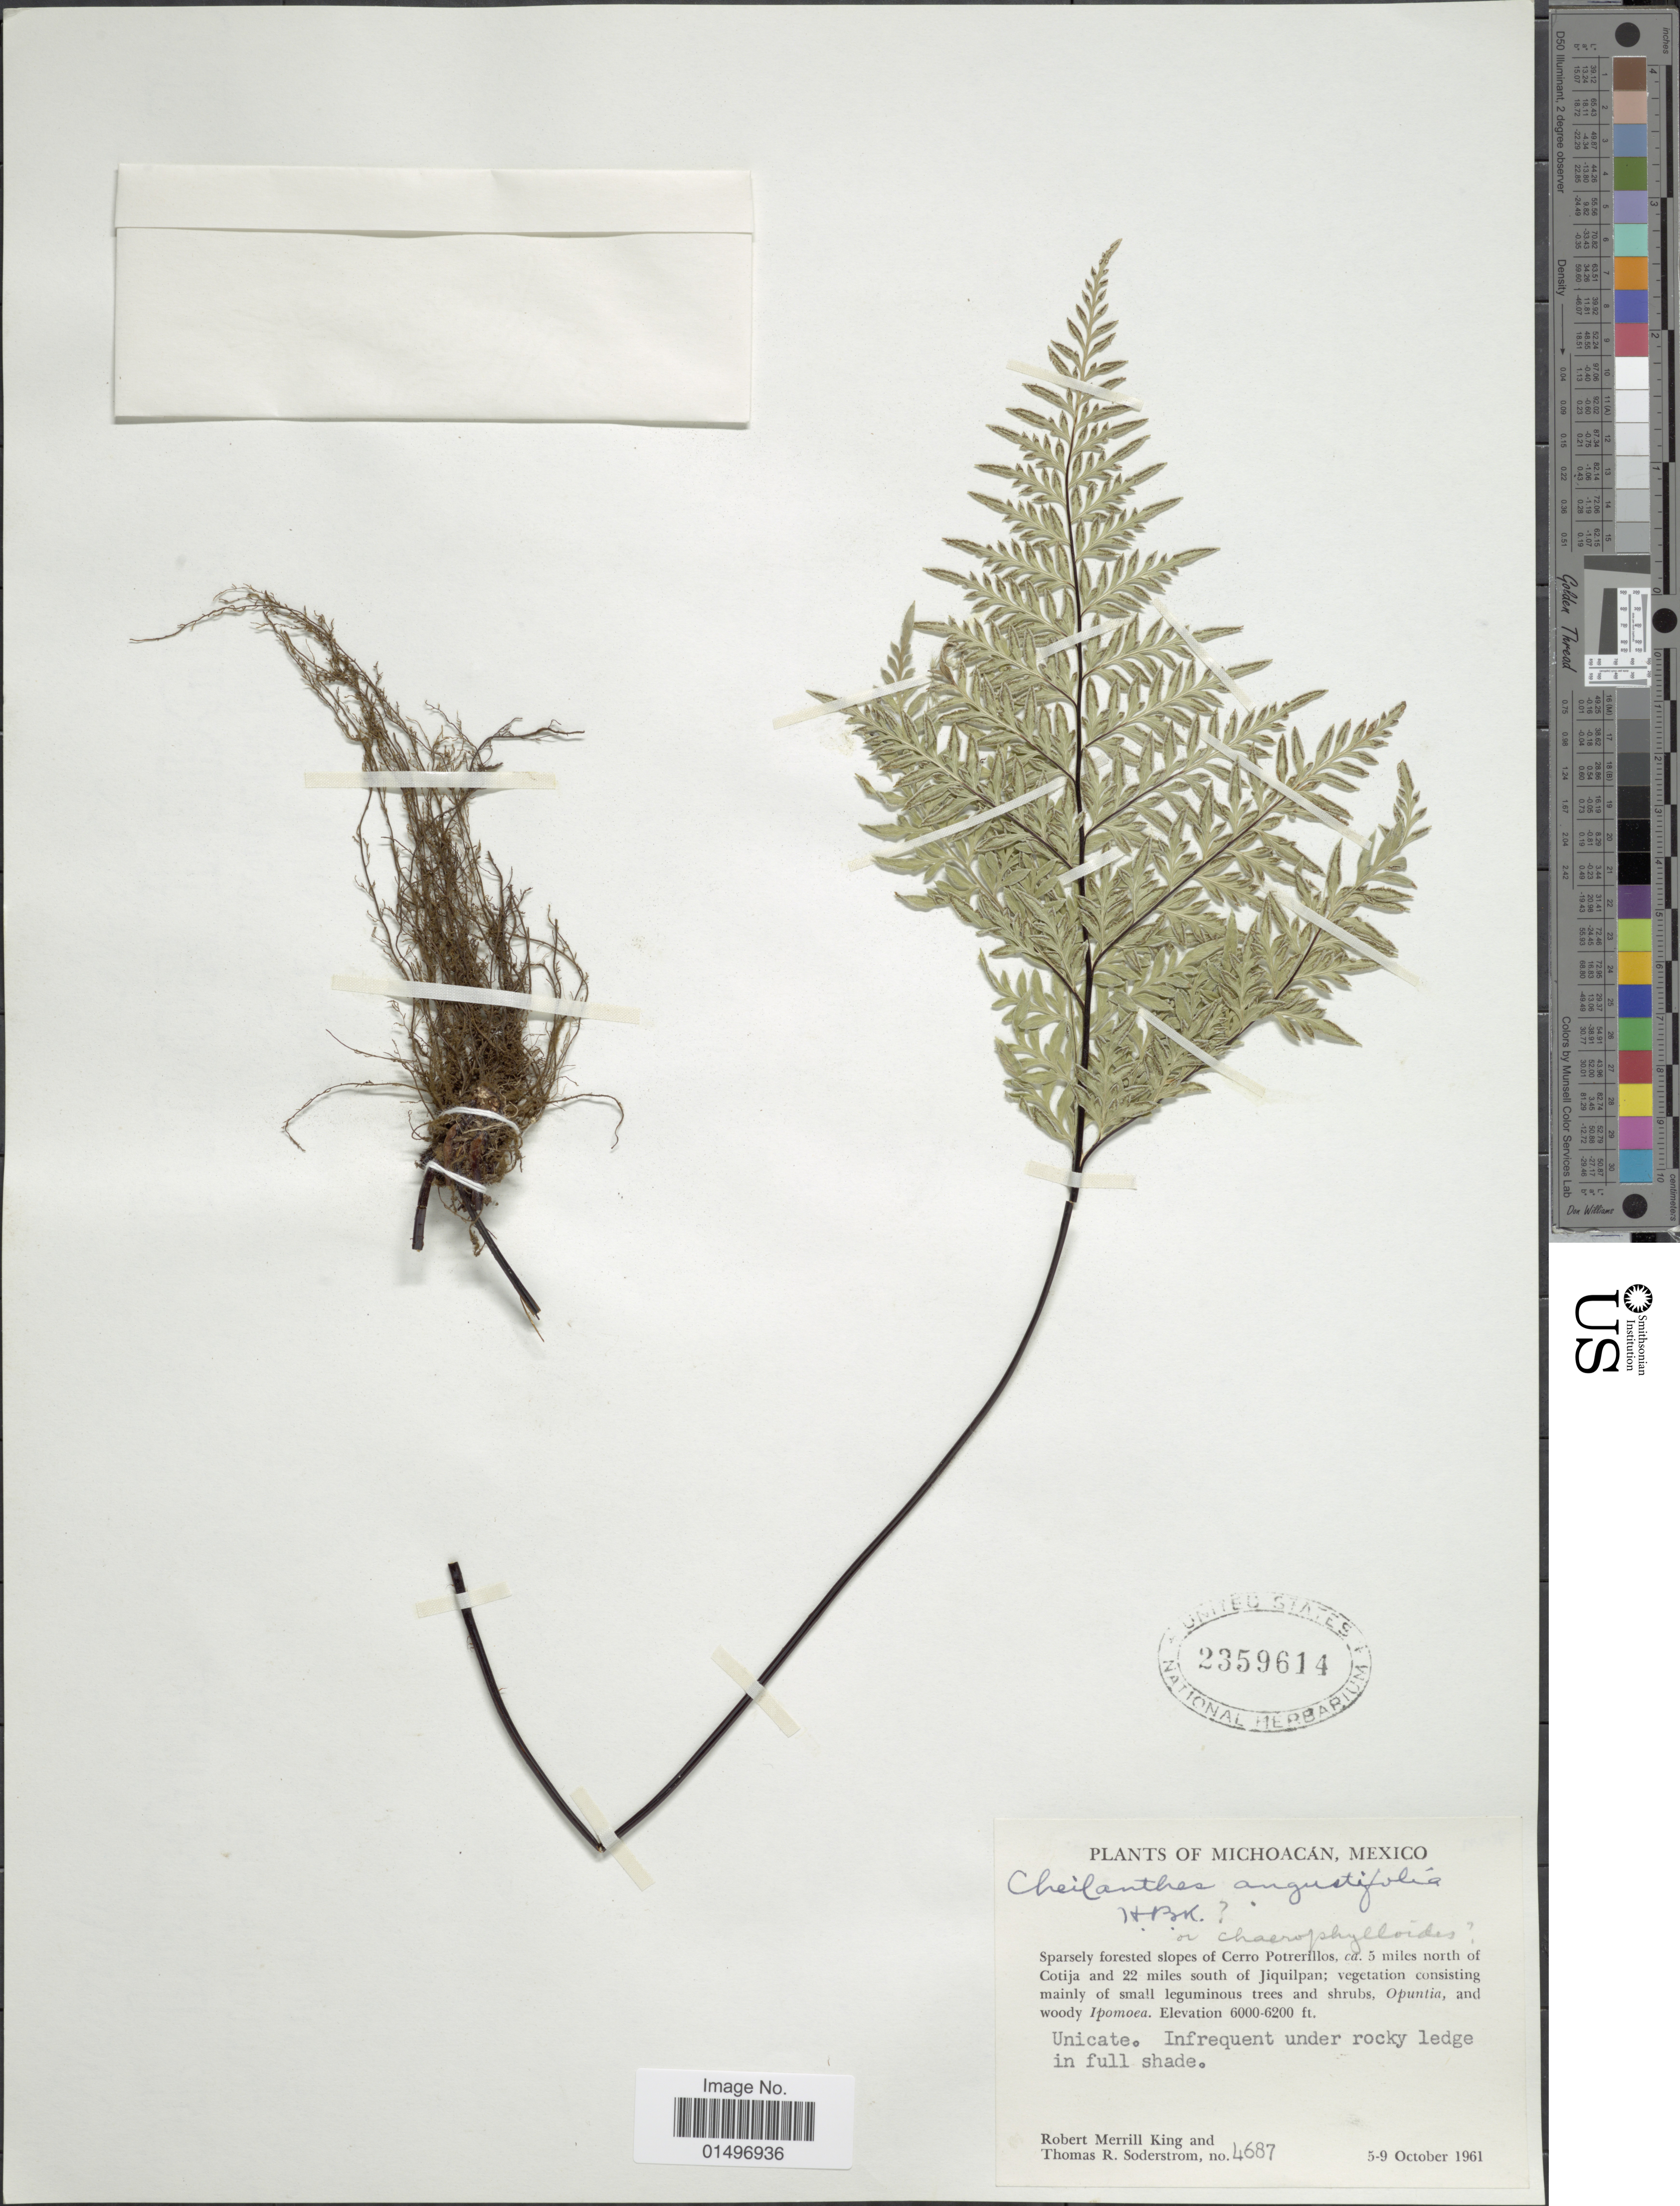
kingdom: Plantae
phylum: Tracheophyta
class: Polypodiopsida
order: Polypodiales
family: Pteridaceae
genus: Gaga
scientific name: Gaga chaerophylla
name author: (Mart. & Ikonn.-Gal.) Fay W. Li & Windham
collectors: R. M. King & T. R. Soderstrom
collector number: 4687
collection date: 1961-10-05/1961-10-09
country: Mexico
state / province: Michoacán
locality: Michoacan, Mexico, sparsely forested slopes of Cerro Potrerillos, ca. 5 miles north of Cotija and 22 miles south of Jiquilpan.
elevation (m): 1829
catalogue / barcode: US 2359614